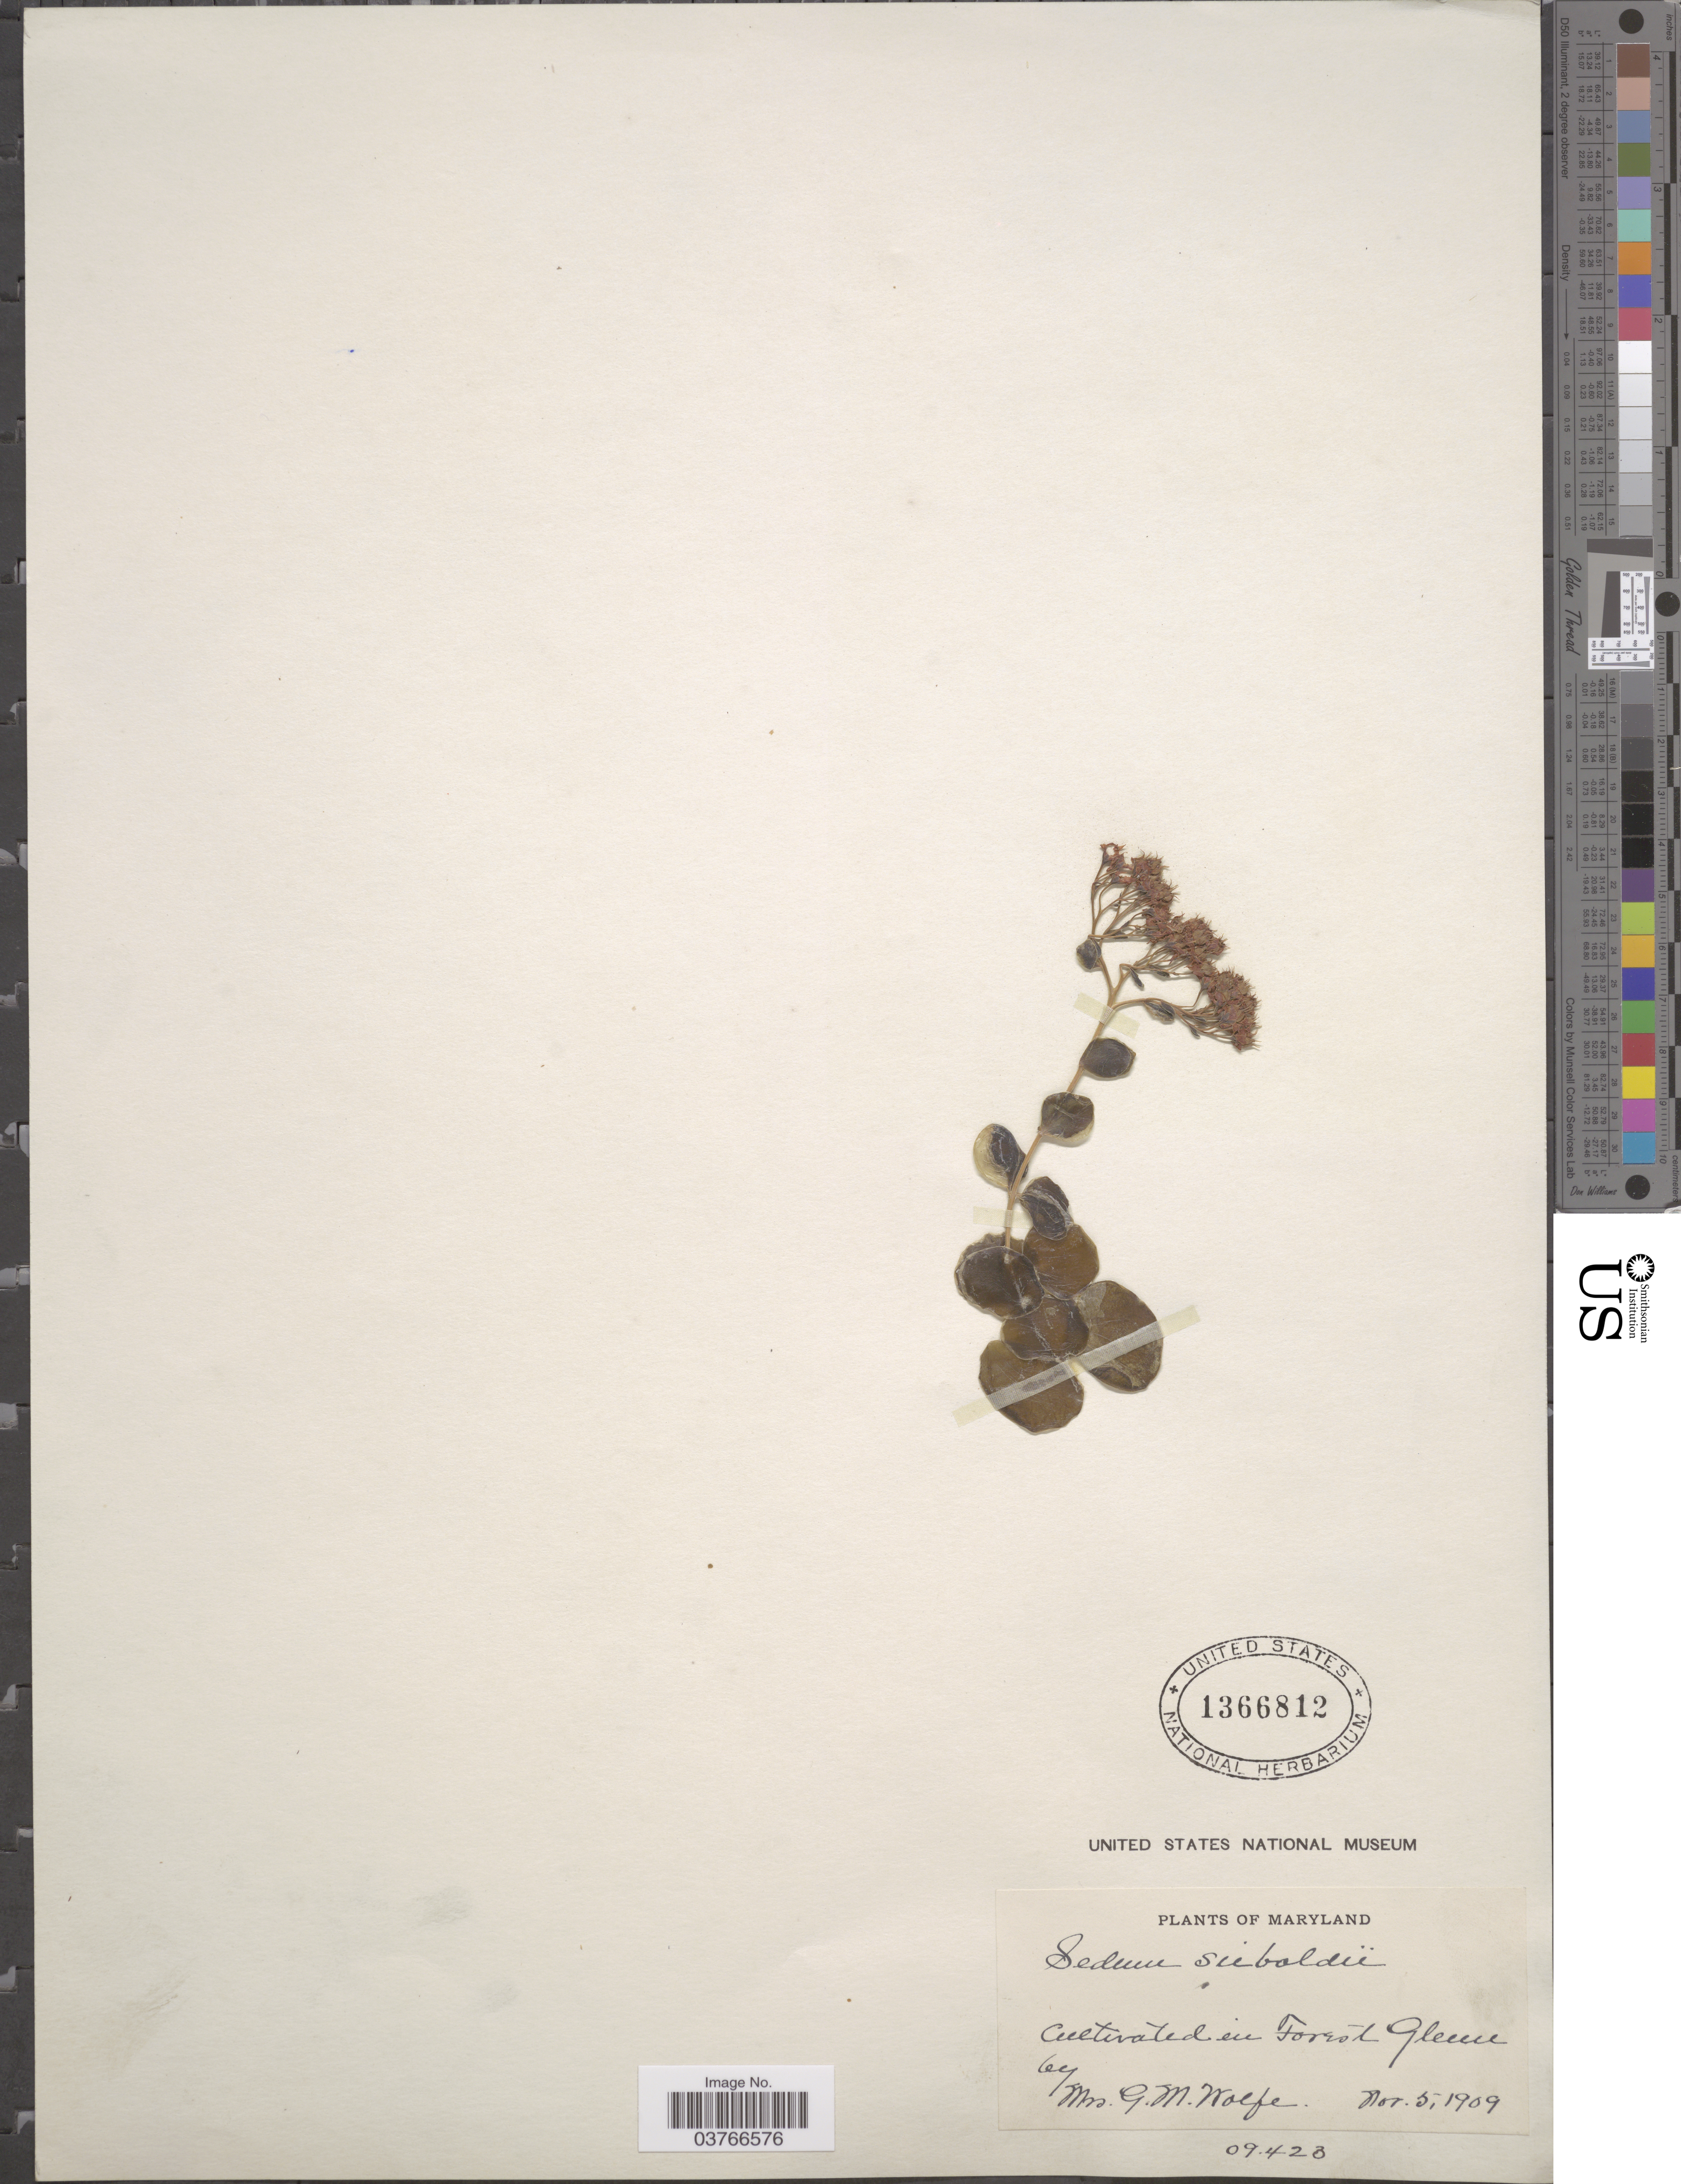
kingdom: Plantae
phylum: Tracheophyta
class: Magnoliopsida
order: Saxifragales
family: Crassulaceae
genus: Sedum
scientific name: Sedum sieboldii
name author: Regel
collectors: G. Wolfe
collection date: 1909-11-05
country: United States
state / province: Maryland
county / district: Montgomery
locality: Forest Glenn.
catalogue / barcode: US 1366812